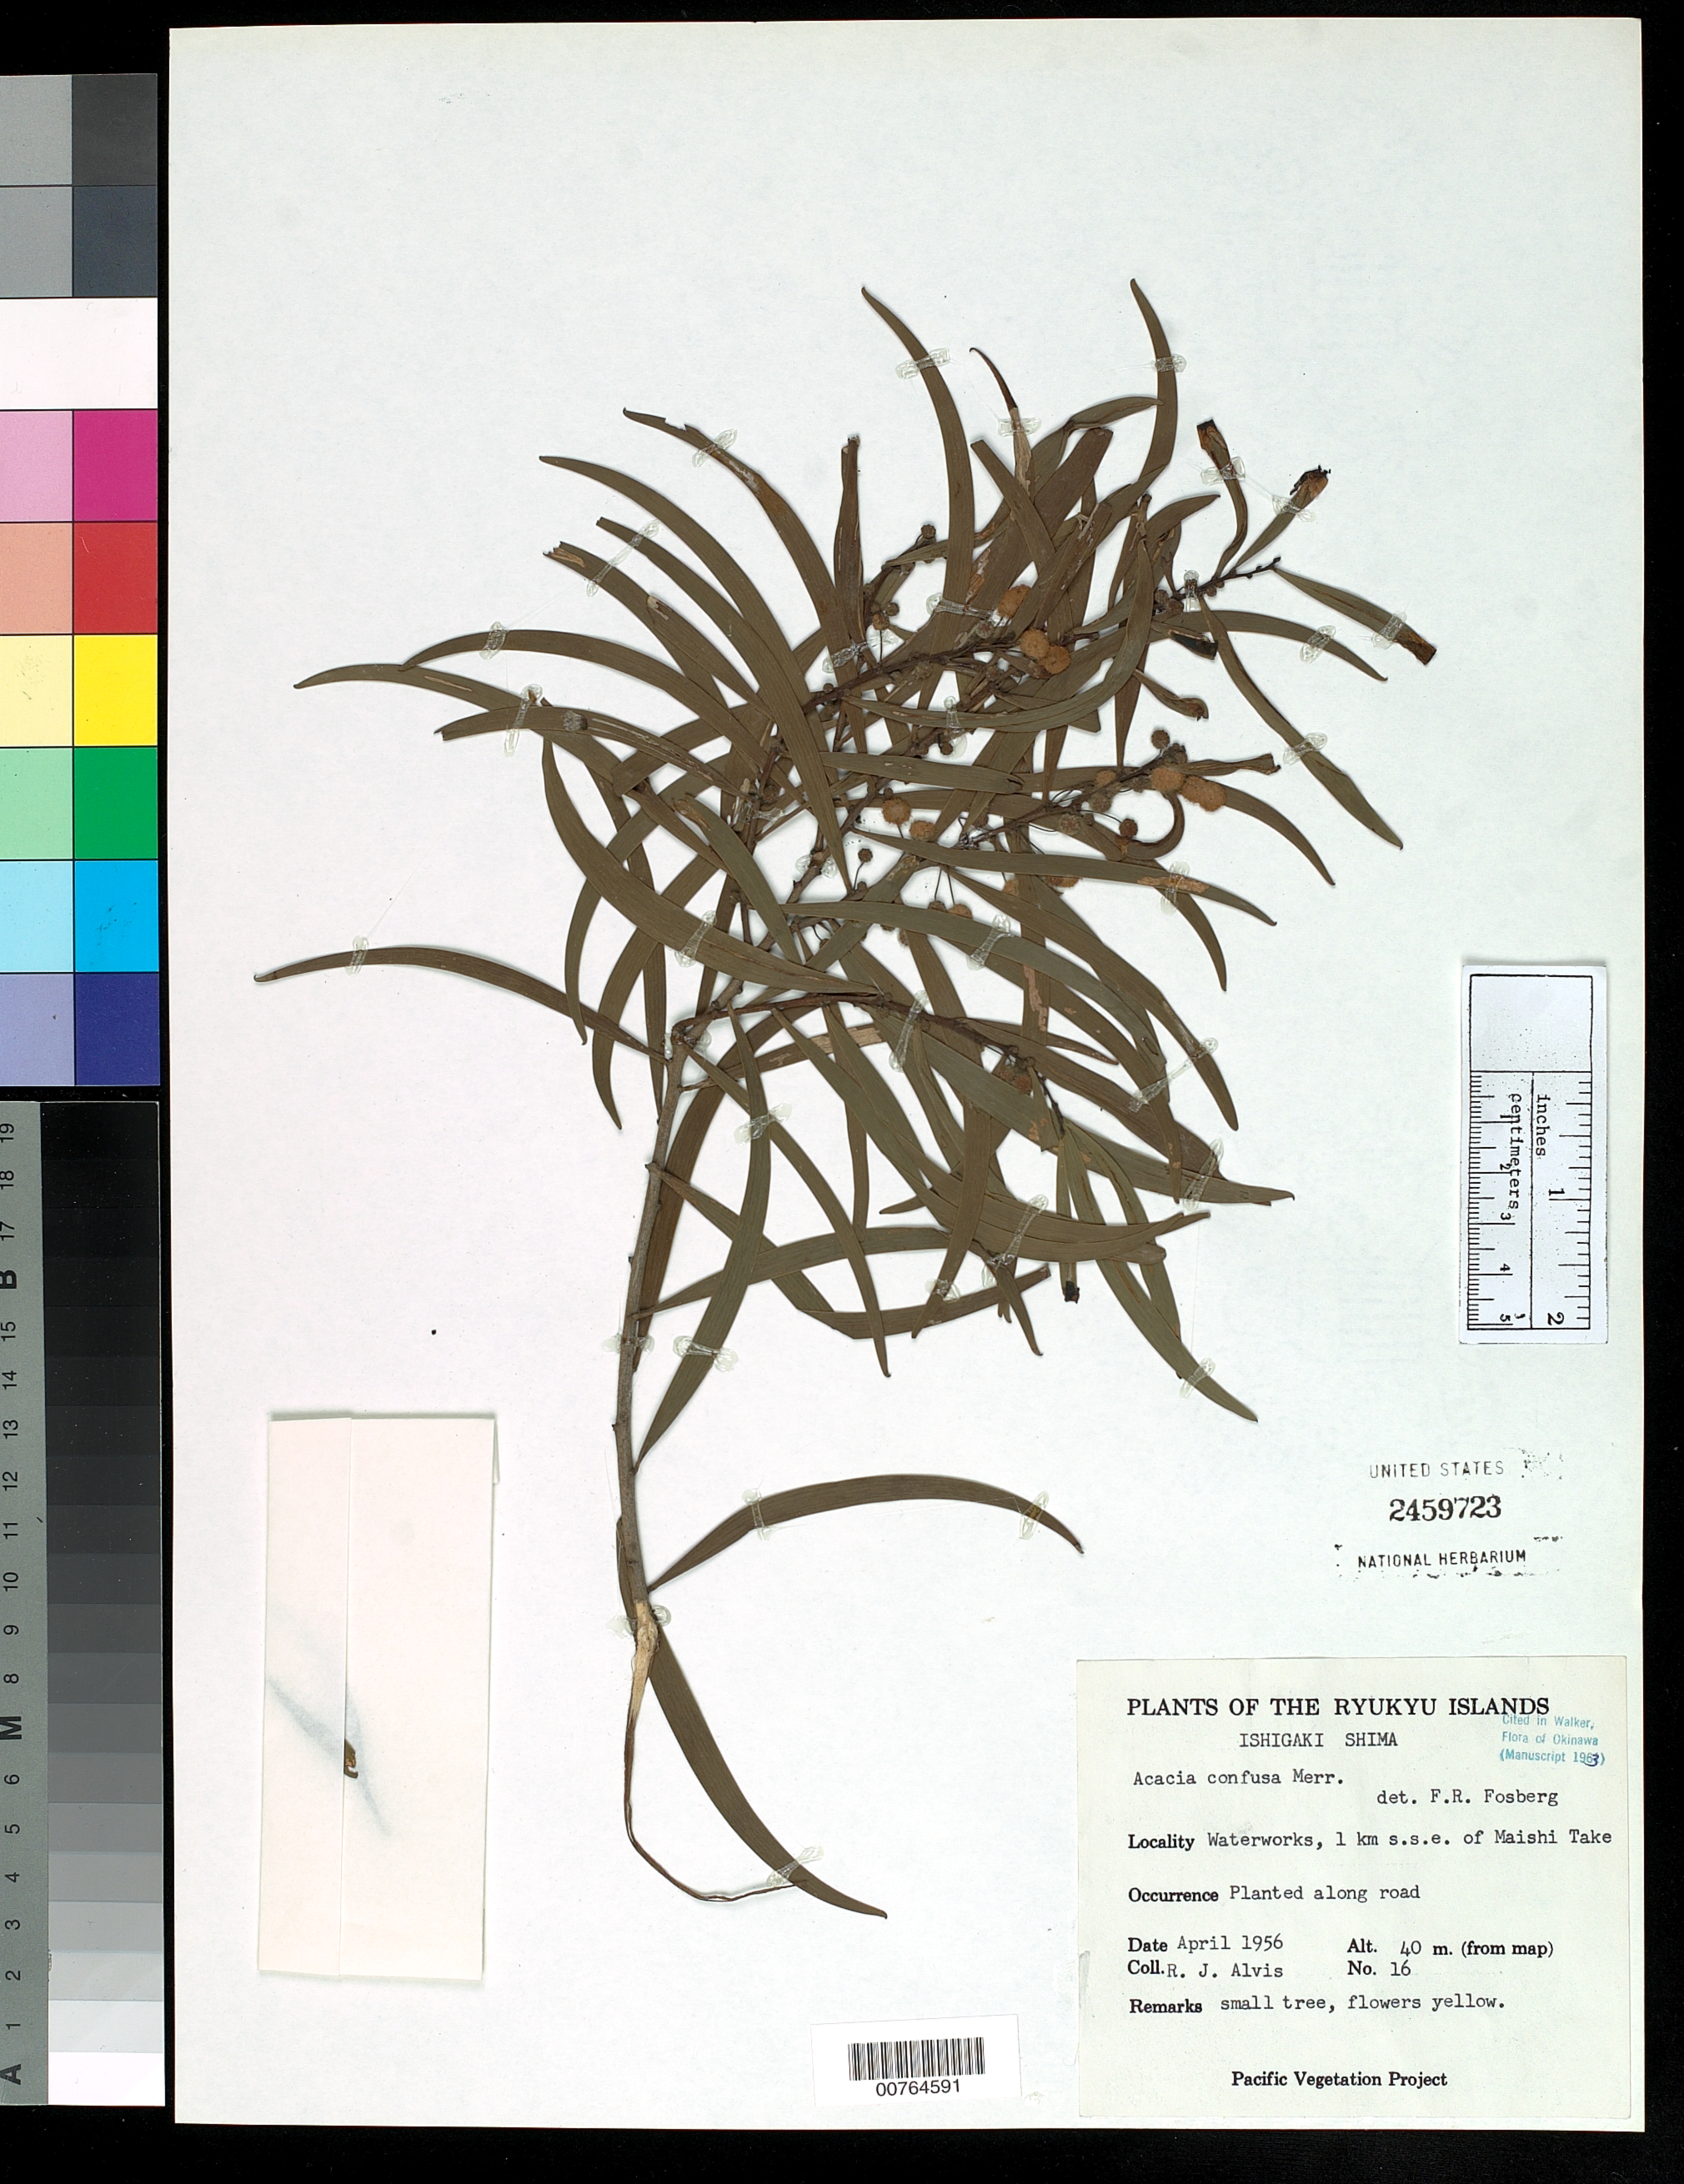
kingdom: Plantae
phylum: Tracheophyta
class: Magnoliopsida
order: Fabales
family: Fabaceae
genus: Acacia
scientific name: Acacia confusa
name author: Merr.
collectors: R. Alvis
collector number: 16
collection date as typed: Apr 1956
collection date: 1956-04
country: Japan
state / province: Okinawa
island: Ishigaki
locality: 1 km SSE of Maishi Take.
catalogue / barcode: US 2459723